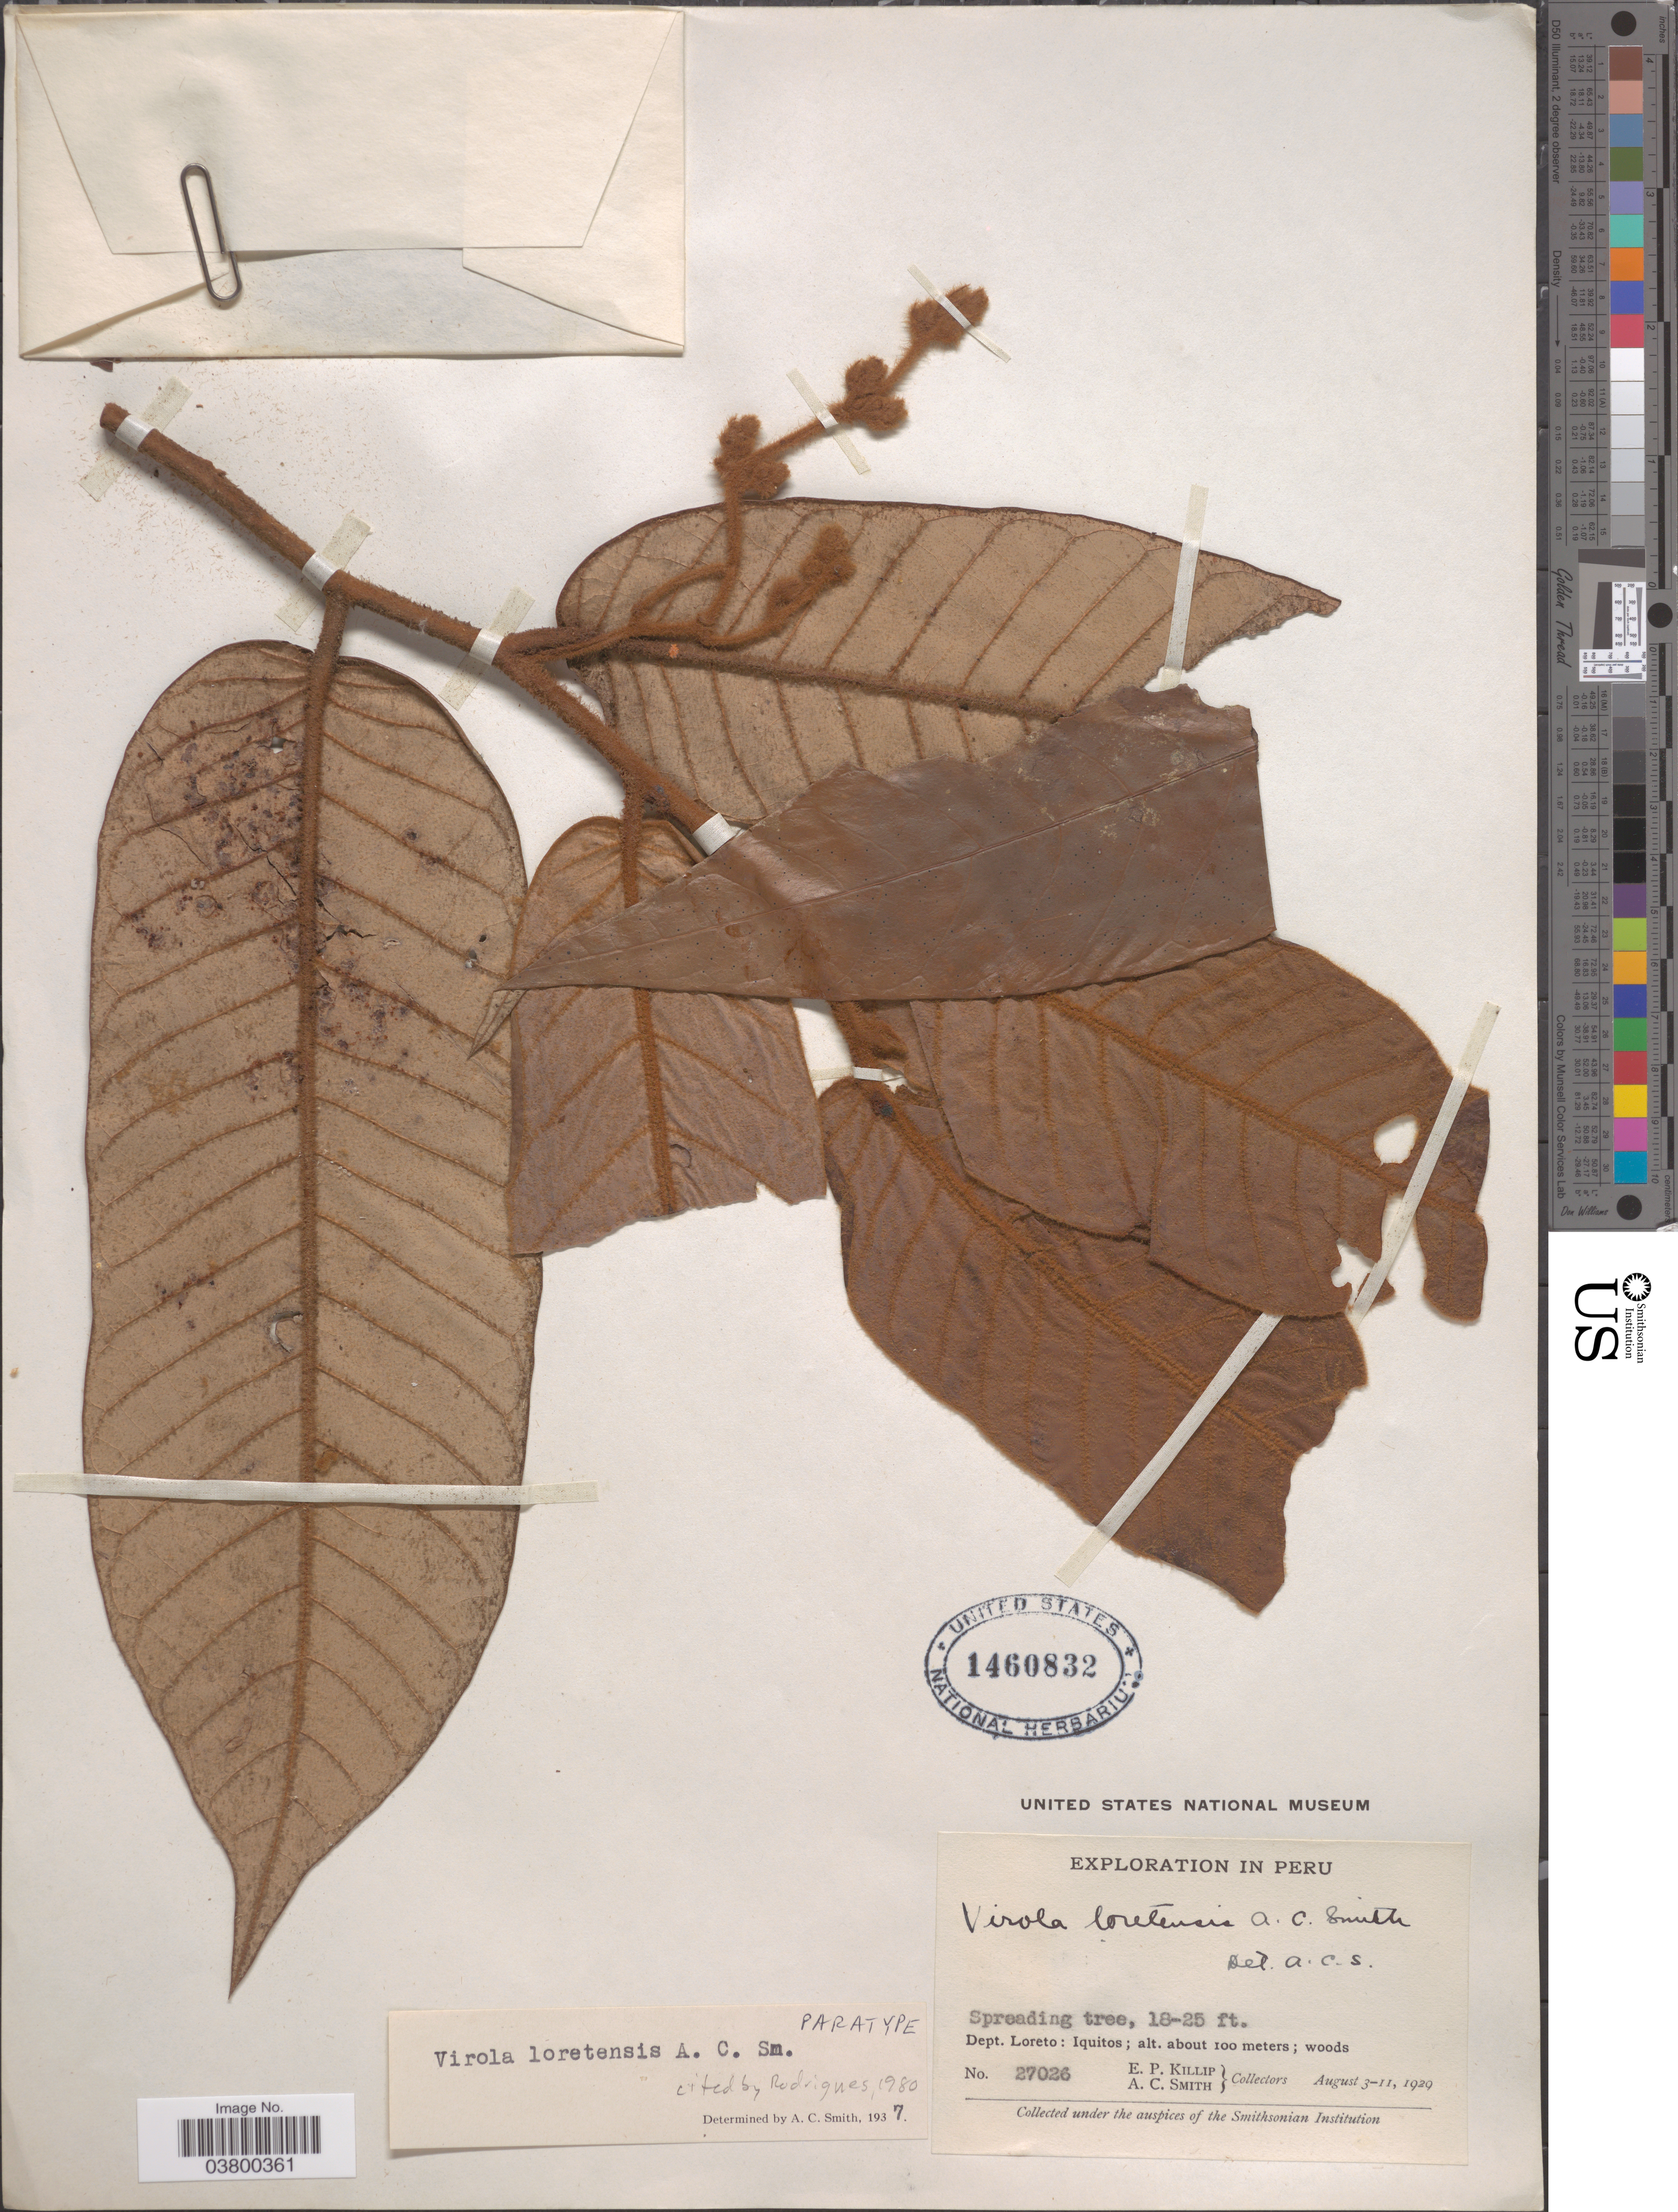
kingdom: Plantae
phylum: Tracheophyta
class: Magnoliopsida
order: Magnoliales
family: Myristicaceae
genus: Virola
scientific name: Virola loretensis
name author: A.C. Sm.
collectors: E. P. Killip & A. C. Smith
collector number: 27026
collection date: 1929-08-03/1929-08-11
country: Peru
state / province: Loreto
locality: Dept. Loreto: Iquitos.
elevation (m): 100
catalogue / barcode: US 1460832